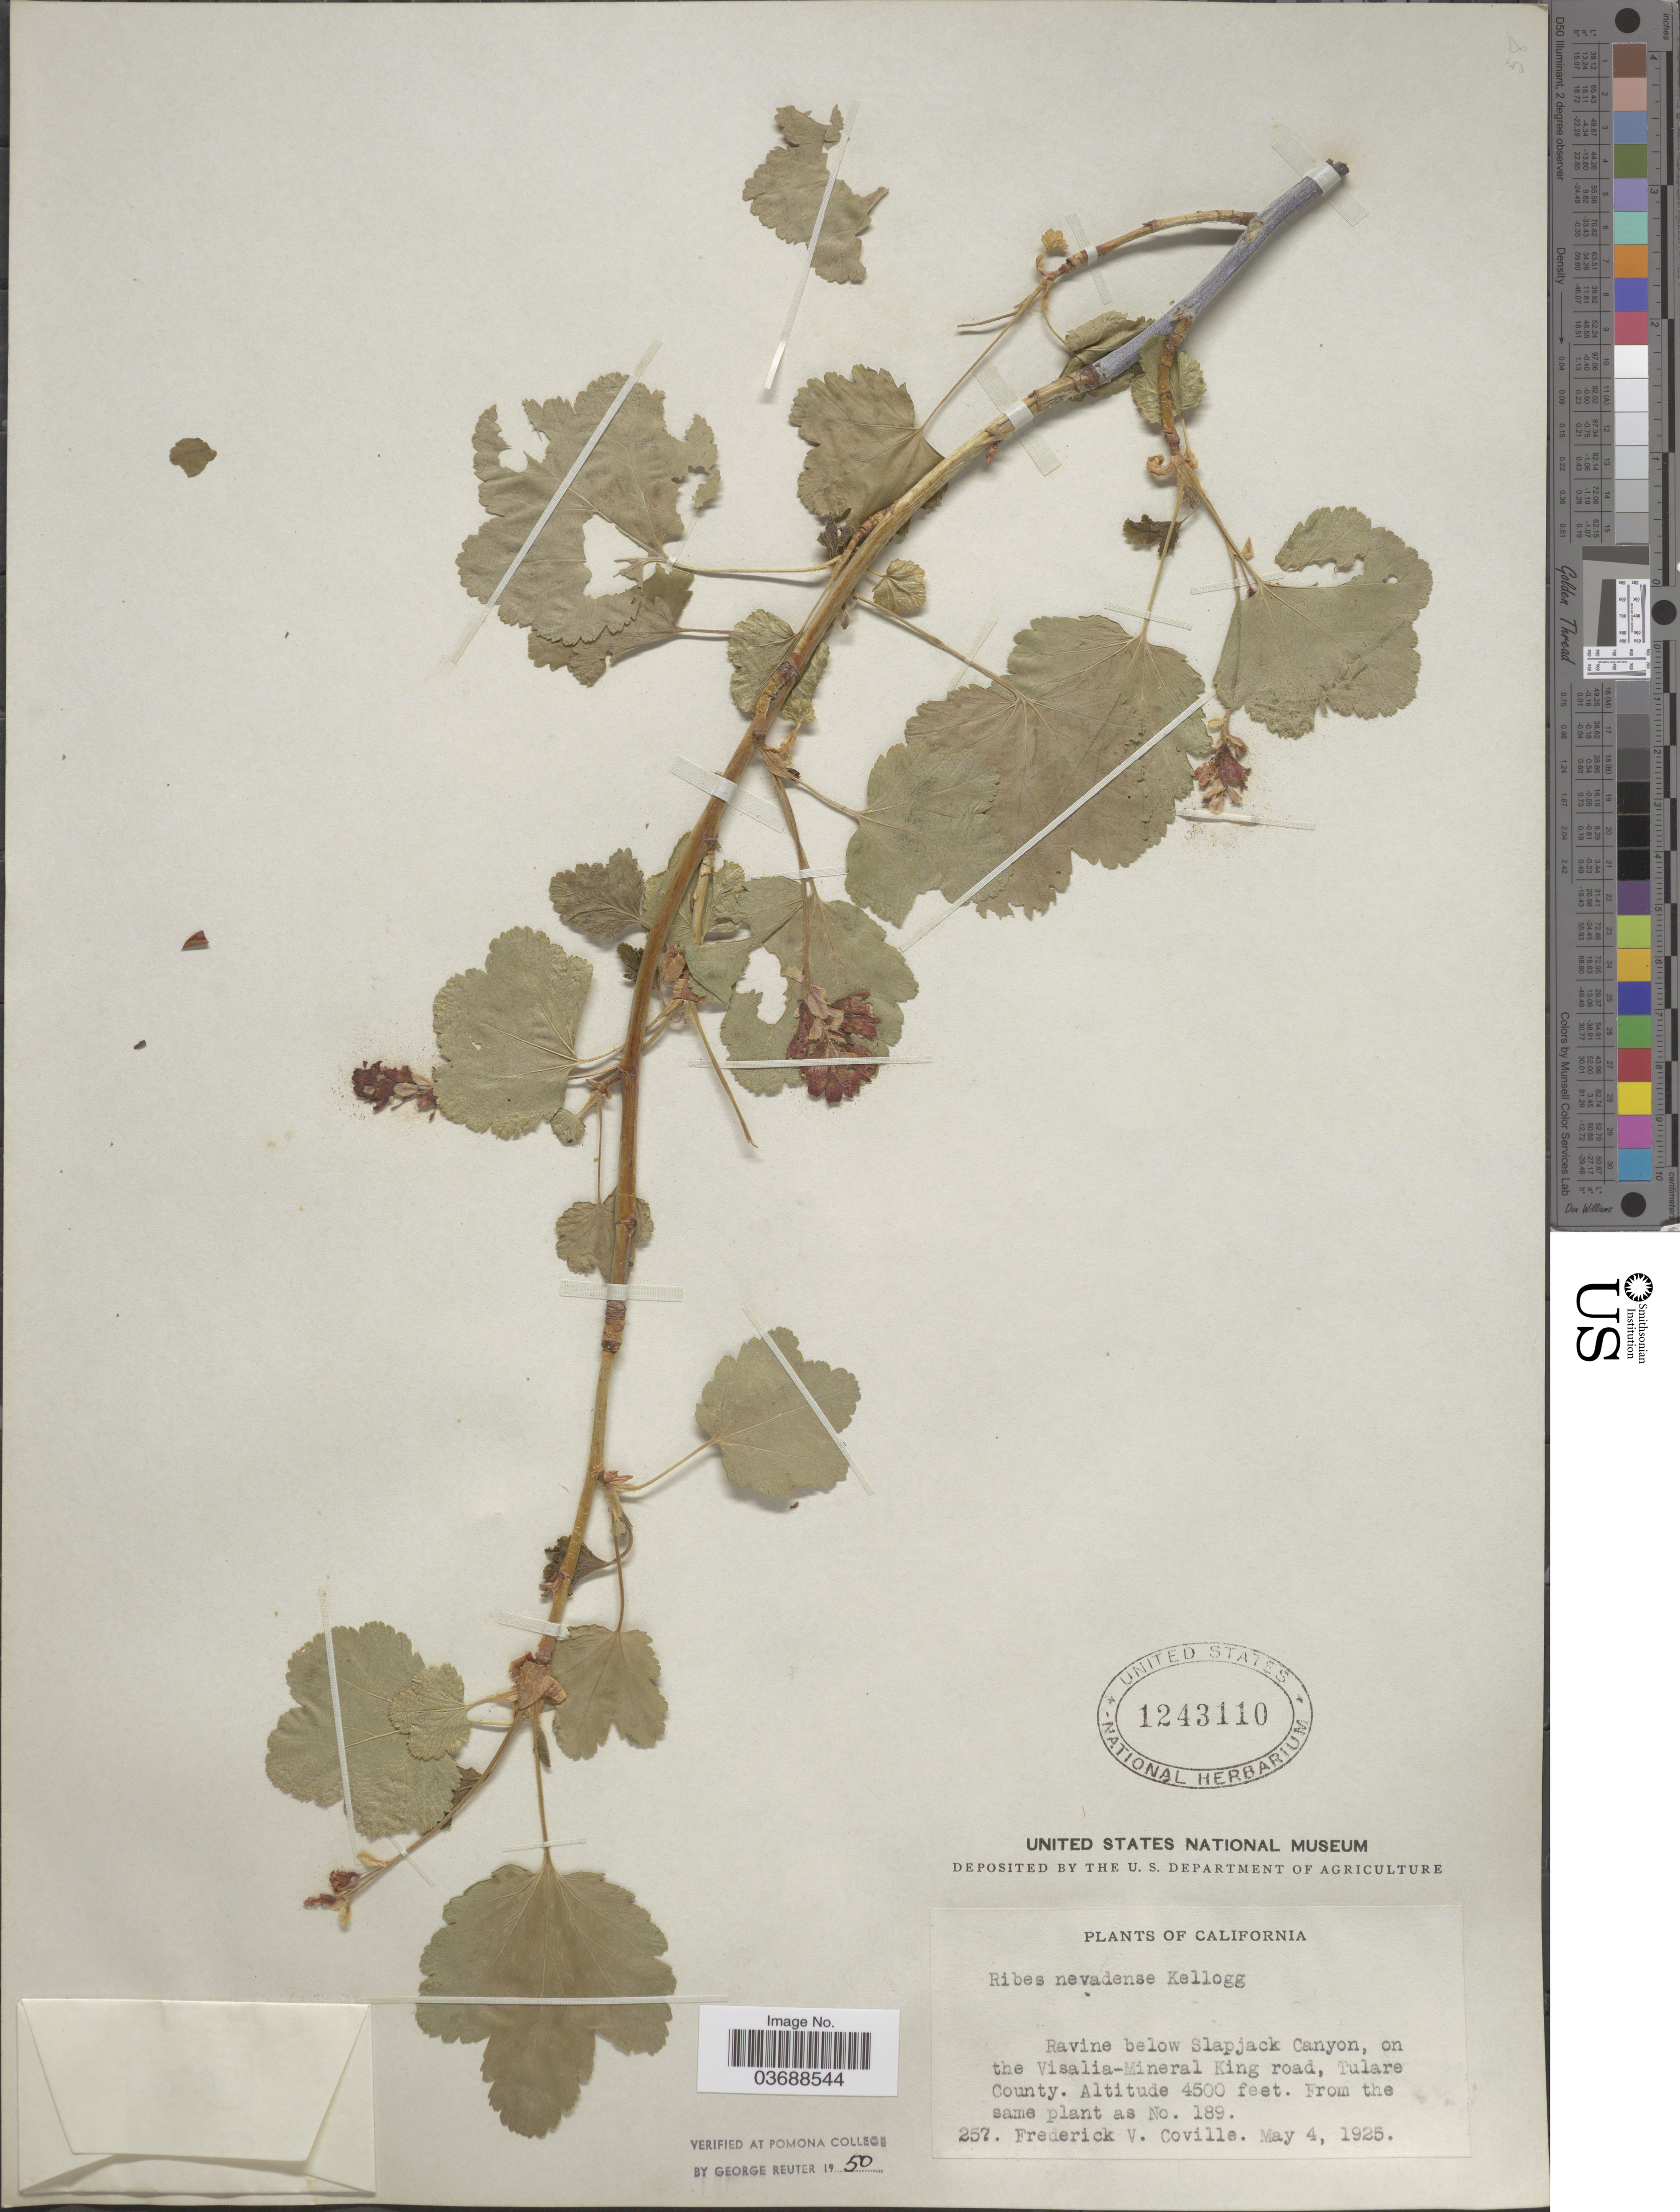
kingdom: Plantae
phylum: Tracheophyta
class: Magnoliopsida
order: Saxifragales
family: Grossulariaceae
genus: Ribes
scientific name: Ribes nevadense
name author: Kellogg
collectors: F. V. Coville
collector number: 257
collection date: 1925-05-04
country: United States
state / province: California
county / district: Tulare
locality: Ravine below Slapjack Canyon, on the Visalia-Mineral King road, Tulare County.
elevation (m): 1372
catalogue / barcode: US 1243110